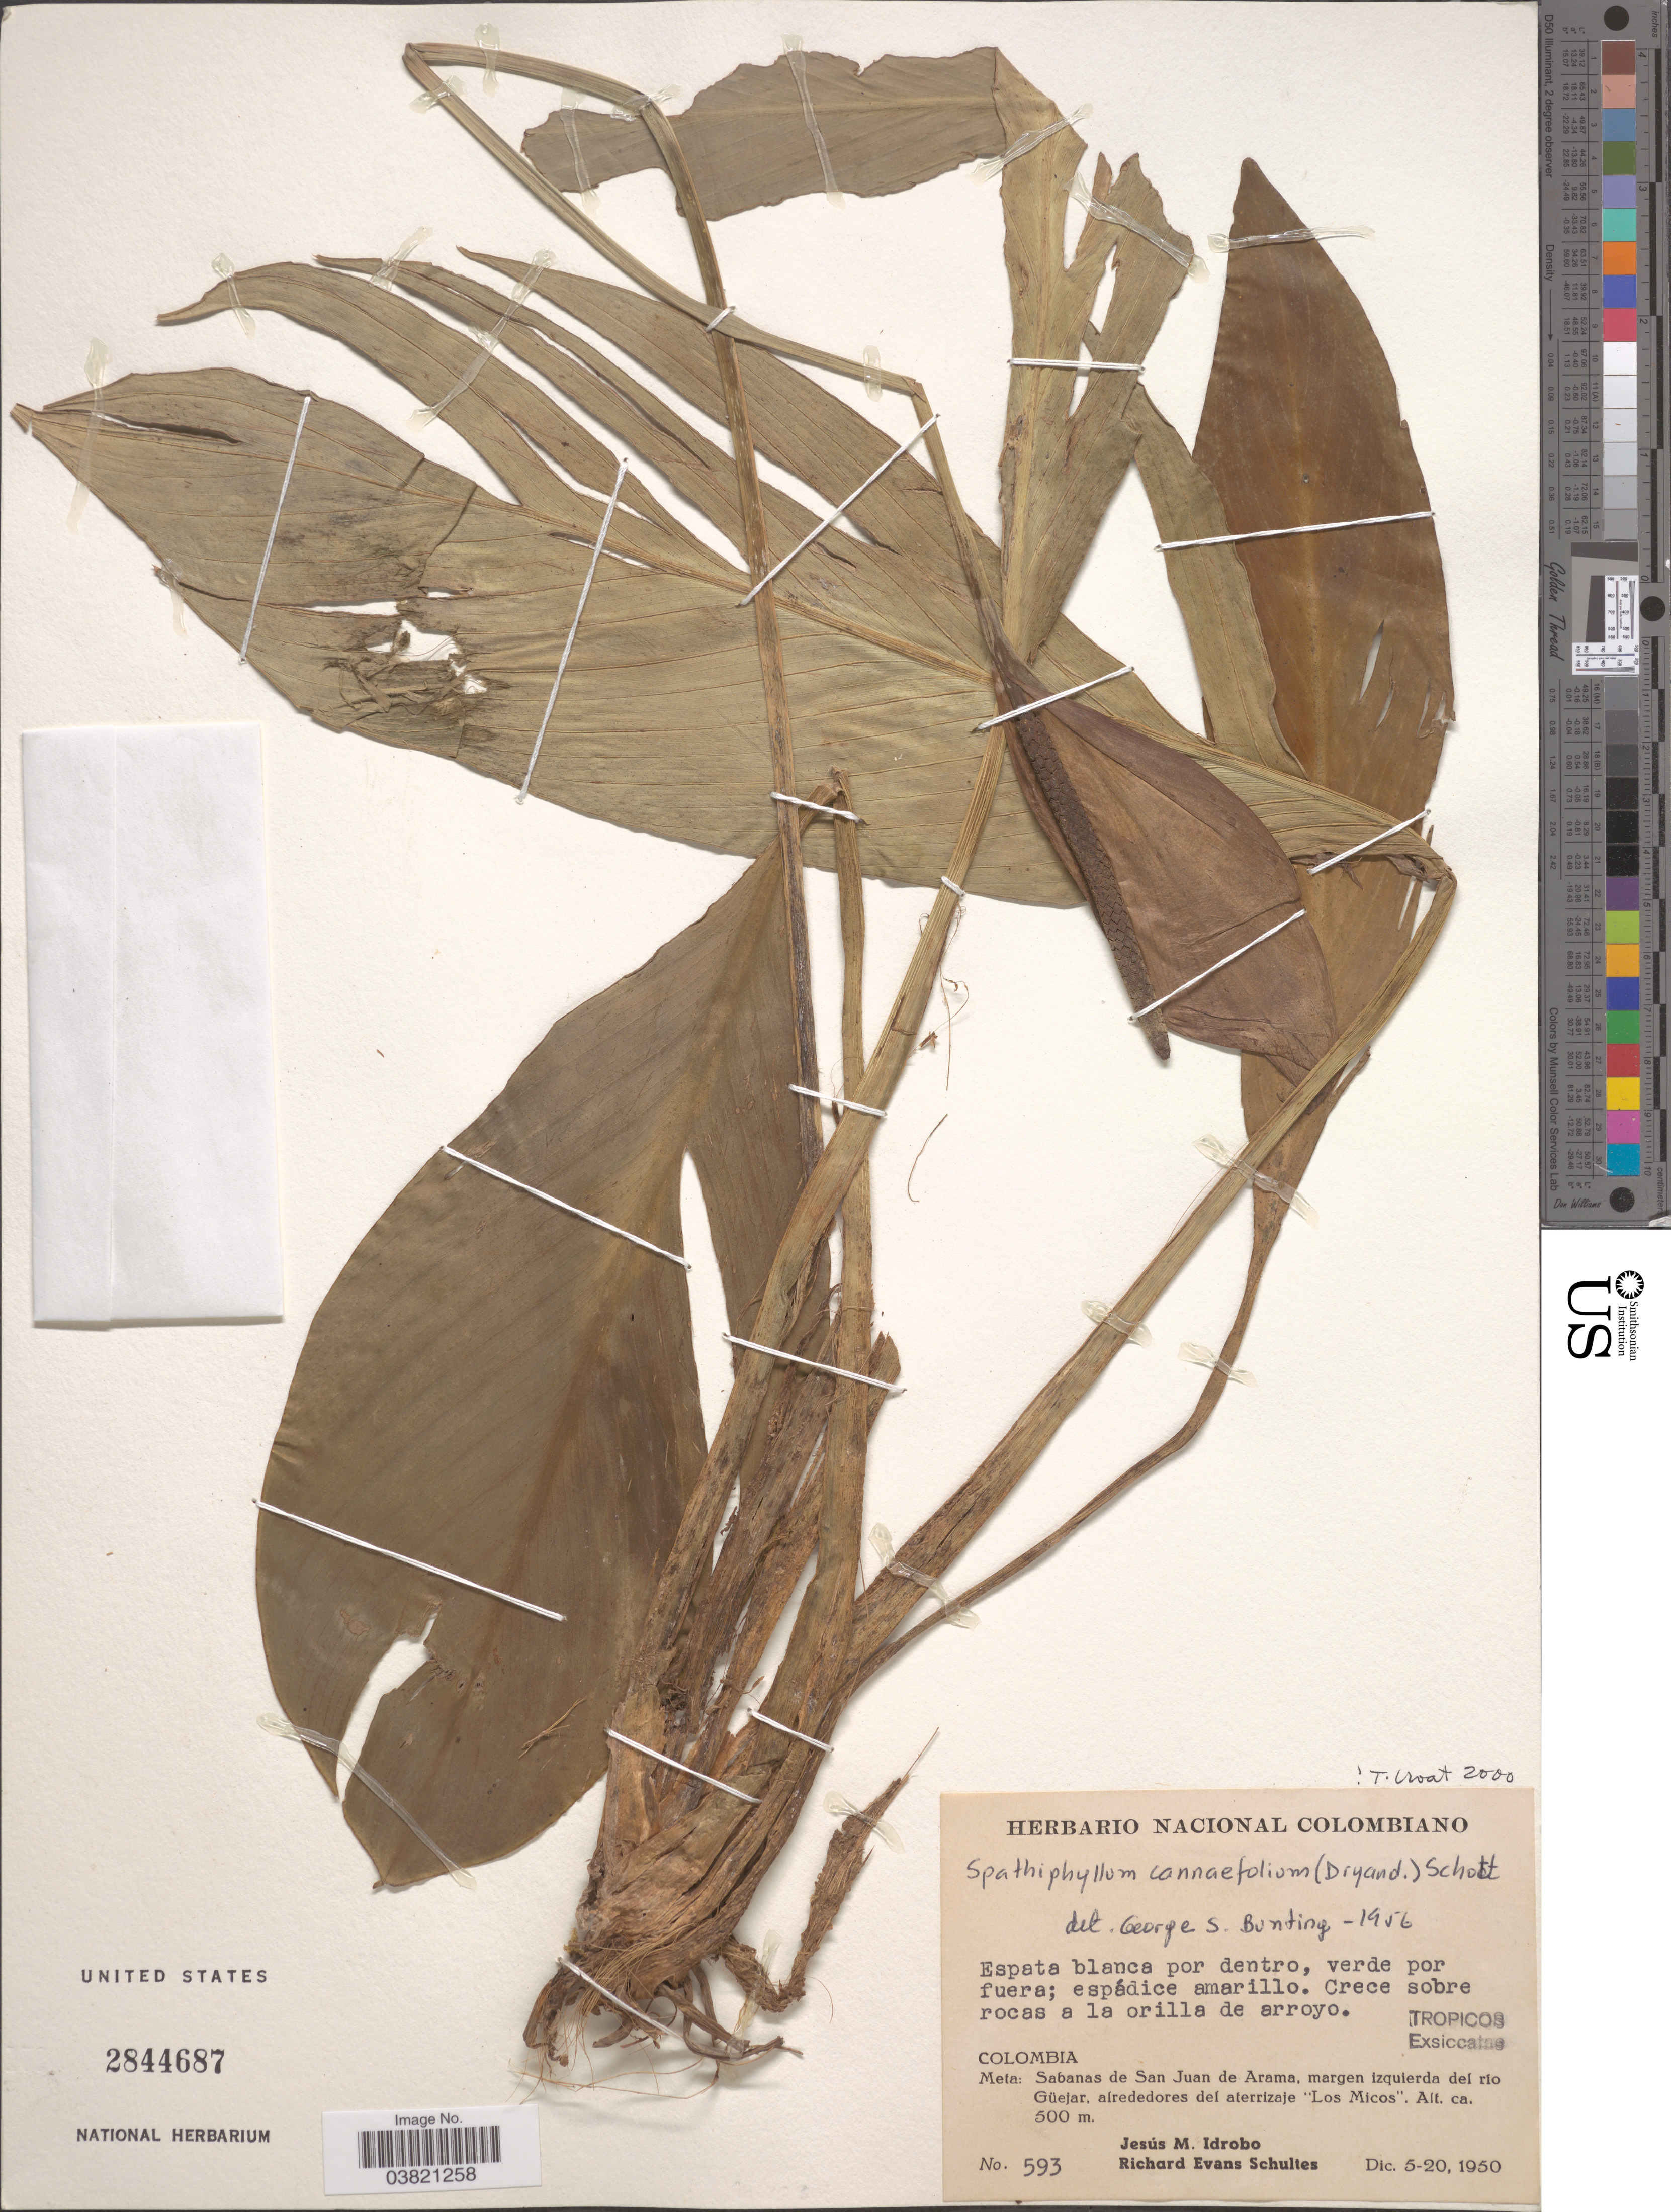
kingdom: Plantae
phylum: Tracheophyta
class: Liliopsida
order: Alismatales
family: Araceae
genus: Spathiphyllum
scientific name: Spathiphyllum cannifolium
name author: (Dryand. ex Sims) Schott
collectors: J. M. Idrobo & R. E. Schultes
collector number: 593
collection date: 1950-12-05/1950-12-20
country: Colombia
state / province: Meta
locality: Sabanas de San Juan de Arama, margen izquierda del río Güejar, alrededores del aterrizaje "Los Micos".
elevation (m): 500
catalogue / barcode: US 2844687